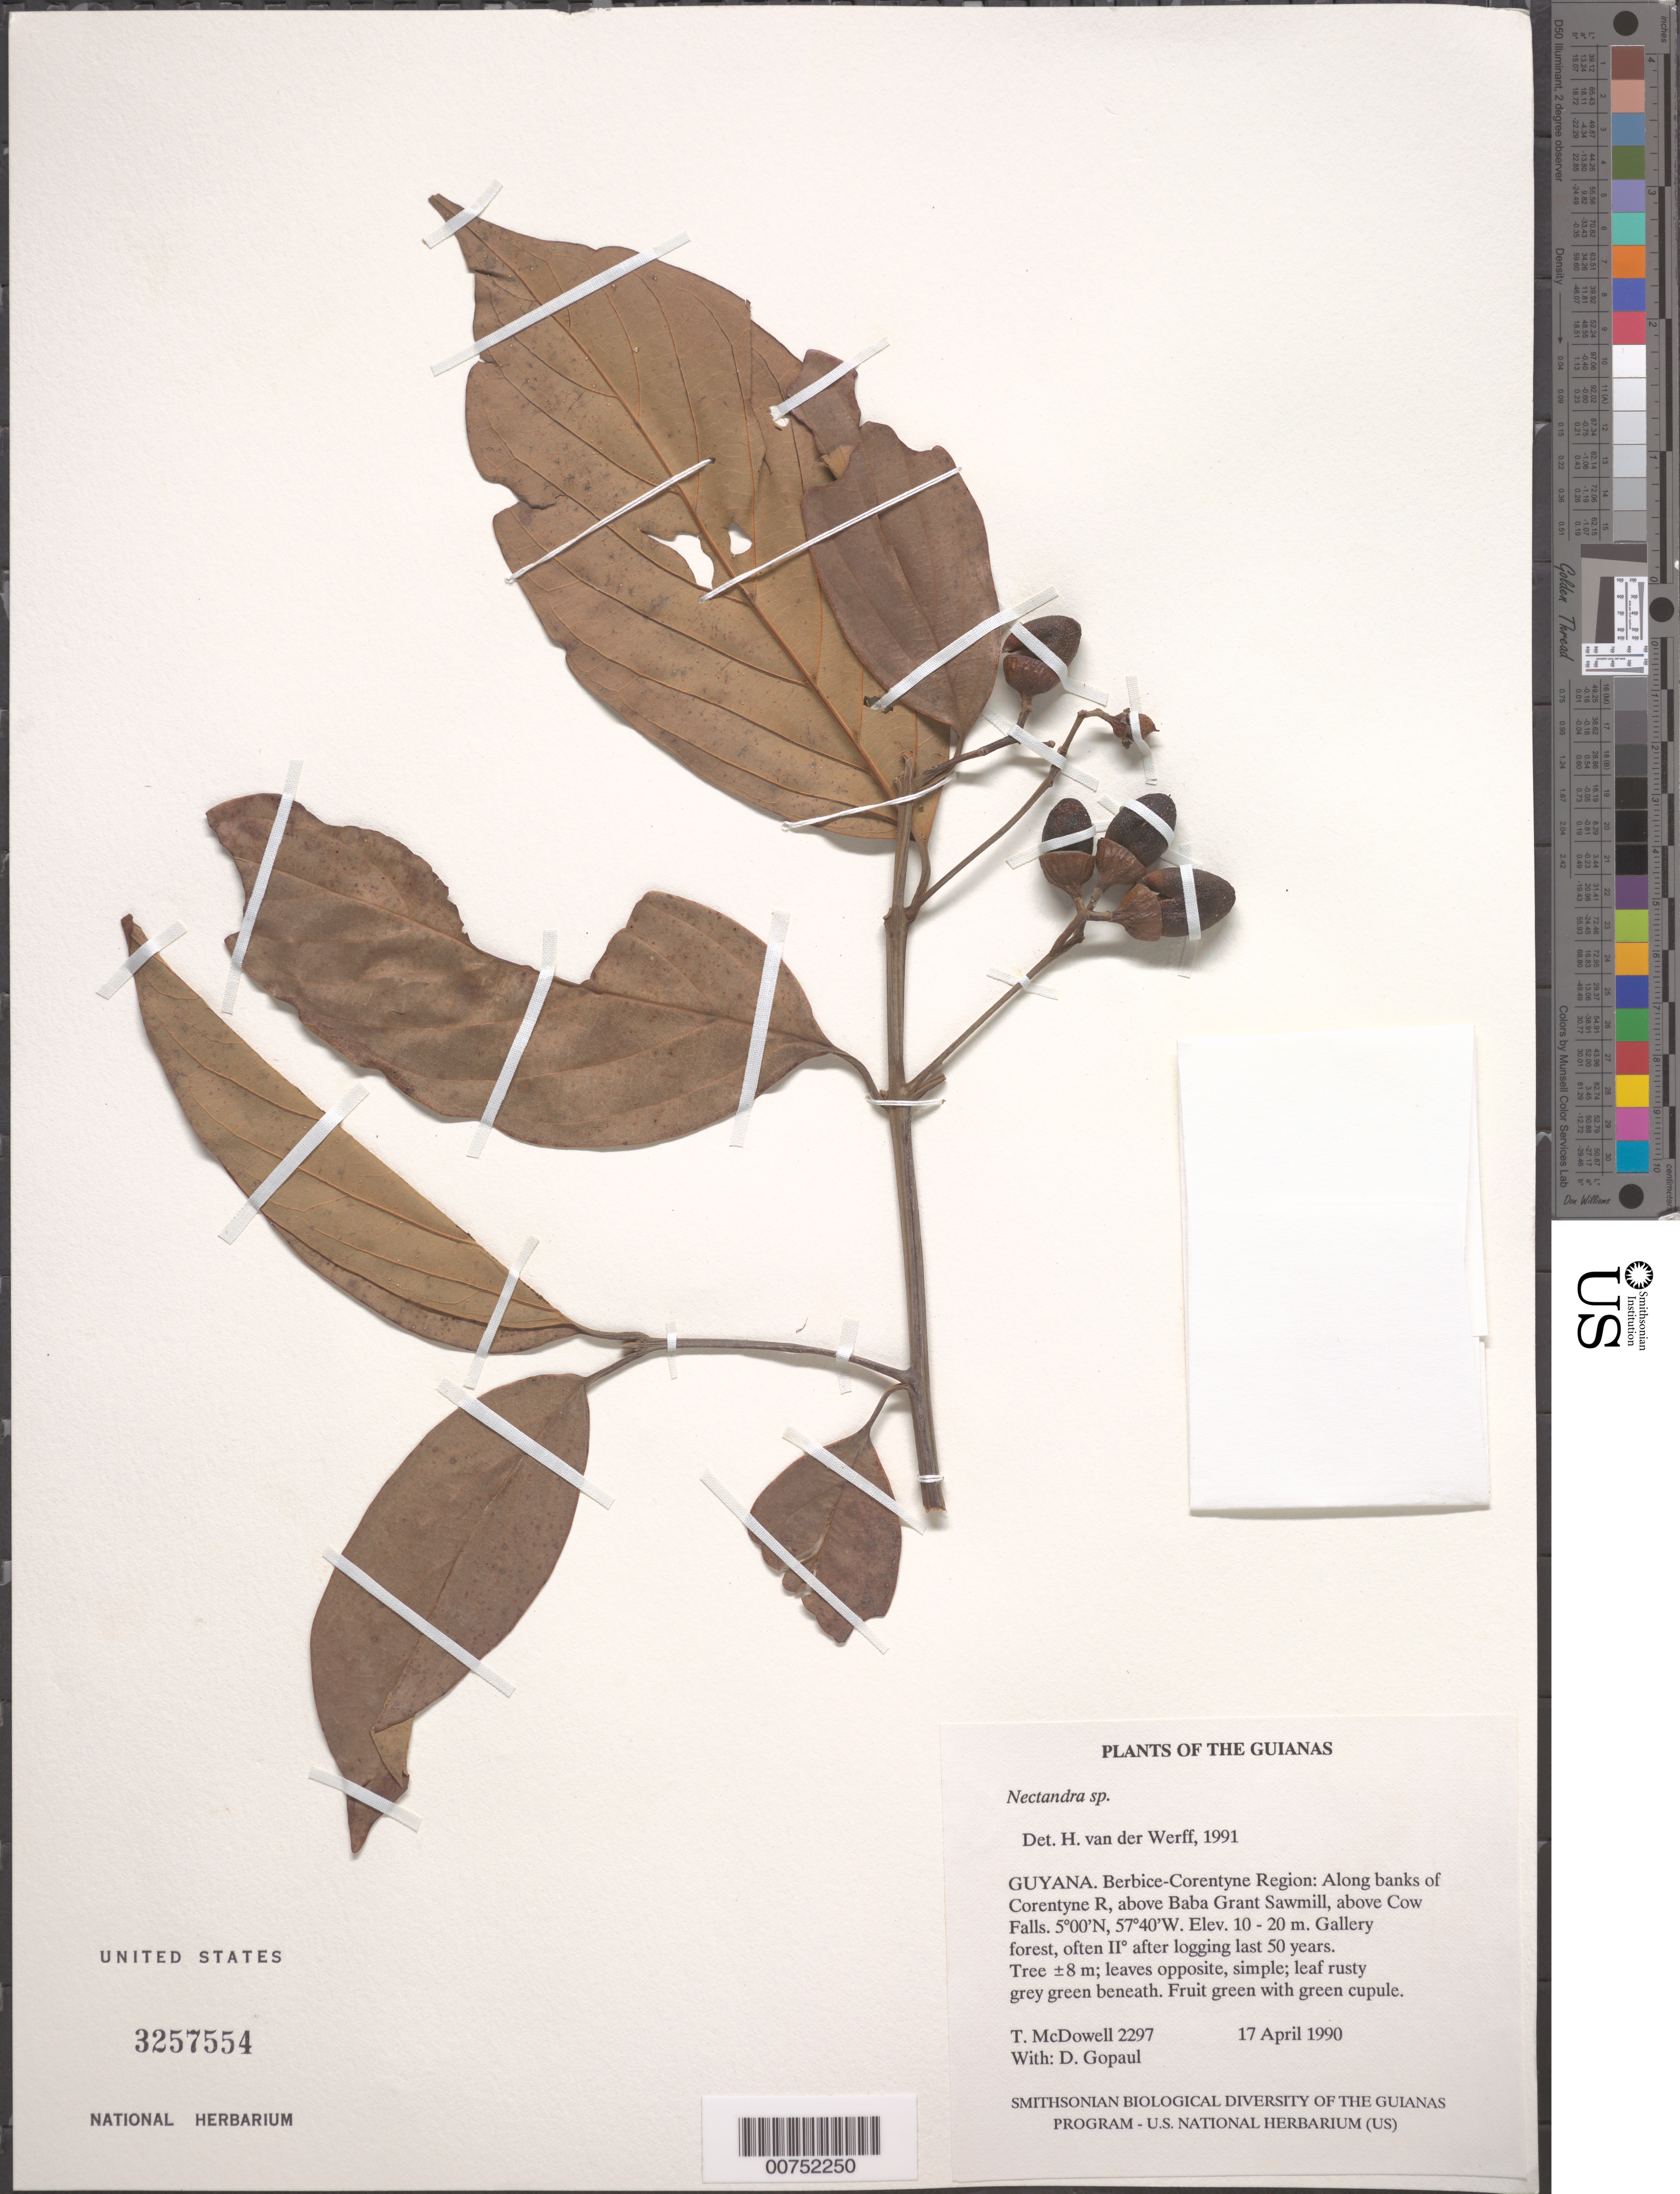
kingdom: Plantae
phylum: Tracheophyta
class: Magnoliopsida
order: Laurales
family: Lauraceae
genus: Nectandra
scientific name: Nectandra amazonum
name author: Nees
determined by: Rohwer, J. G.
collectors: T. McDowell & D. Gopaul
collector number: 2297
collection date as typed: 17 April 1990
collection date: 1990-04-17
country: Guyana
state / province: E. Berbice-Corentyne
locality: Along banks of Corentyne River, above Baba Grant Sawmill, above Cow Falls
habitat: Gallery forest, often secondary after logging last 50 years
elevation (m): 10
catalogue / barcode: US 3257554